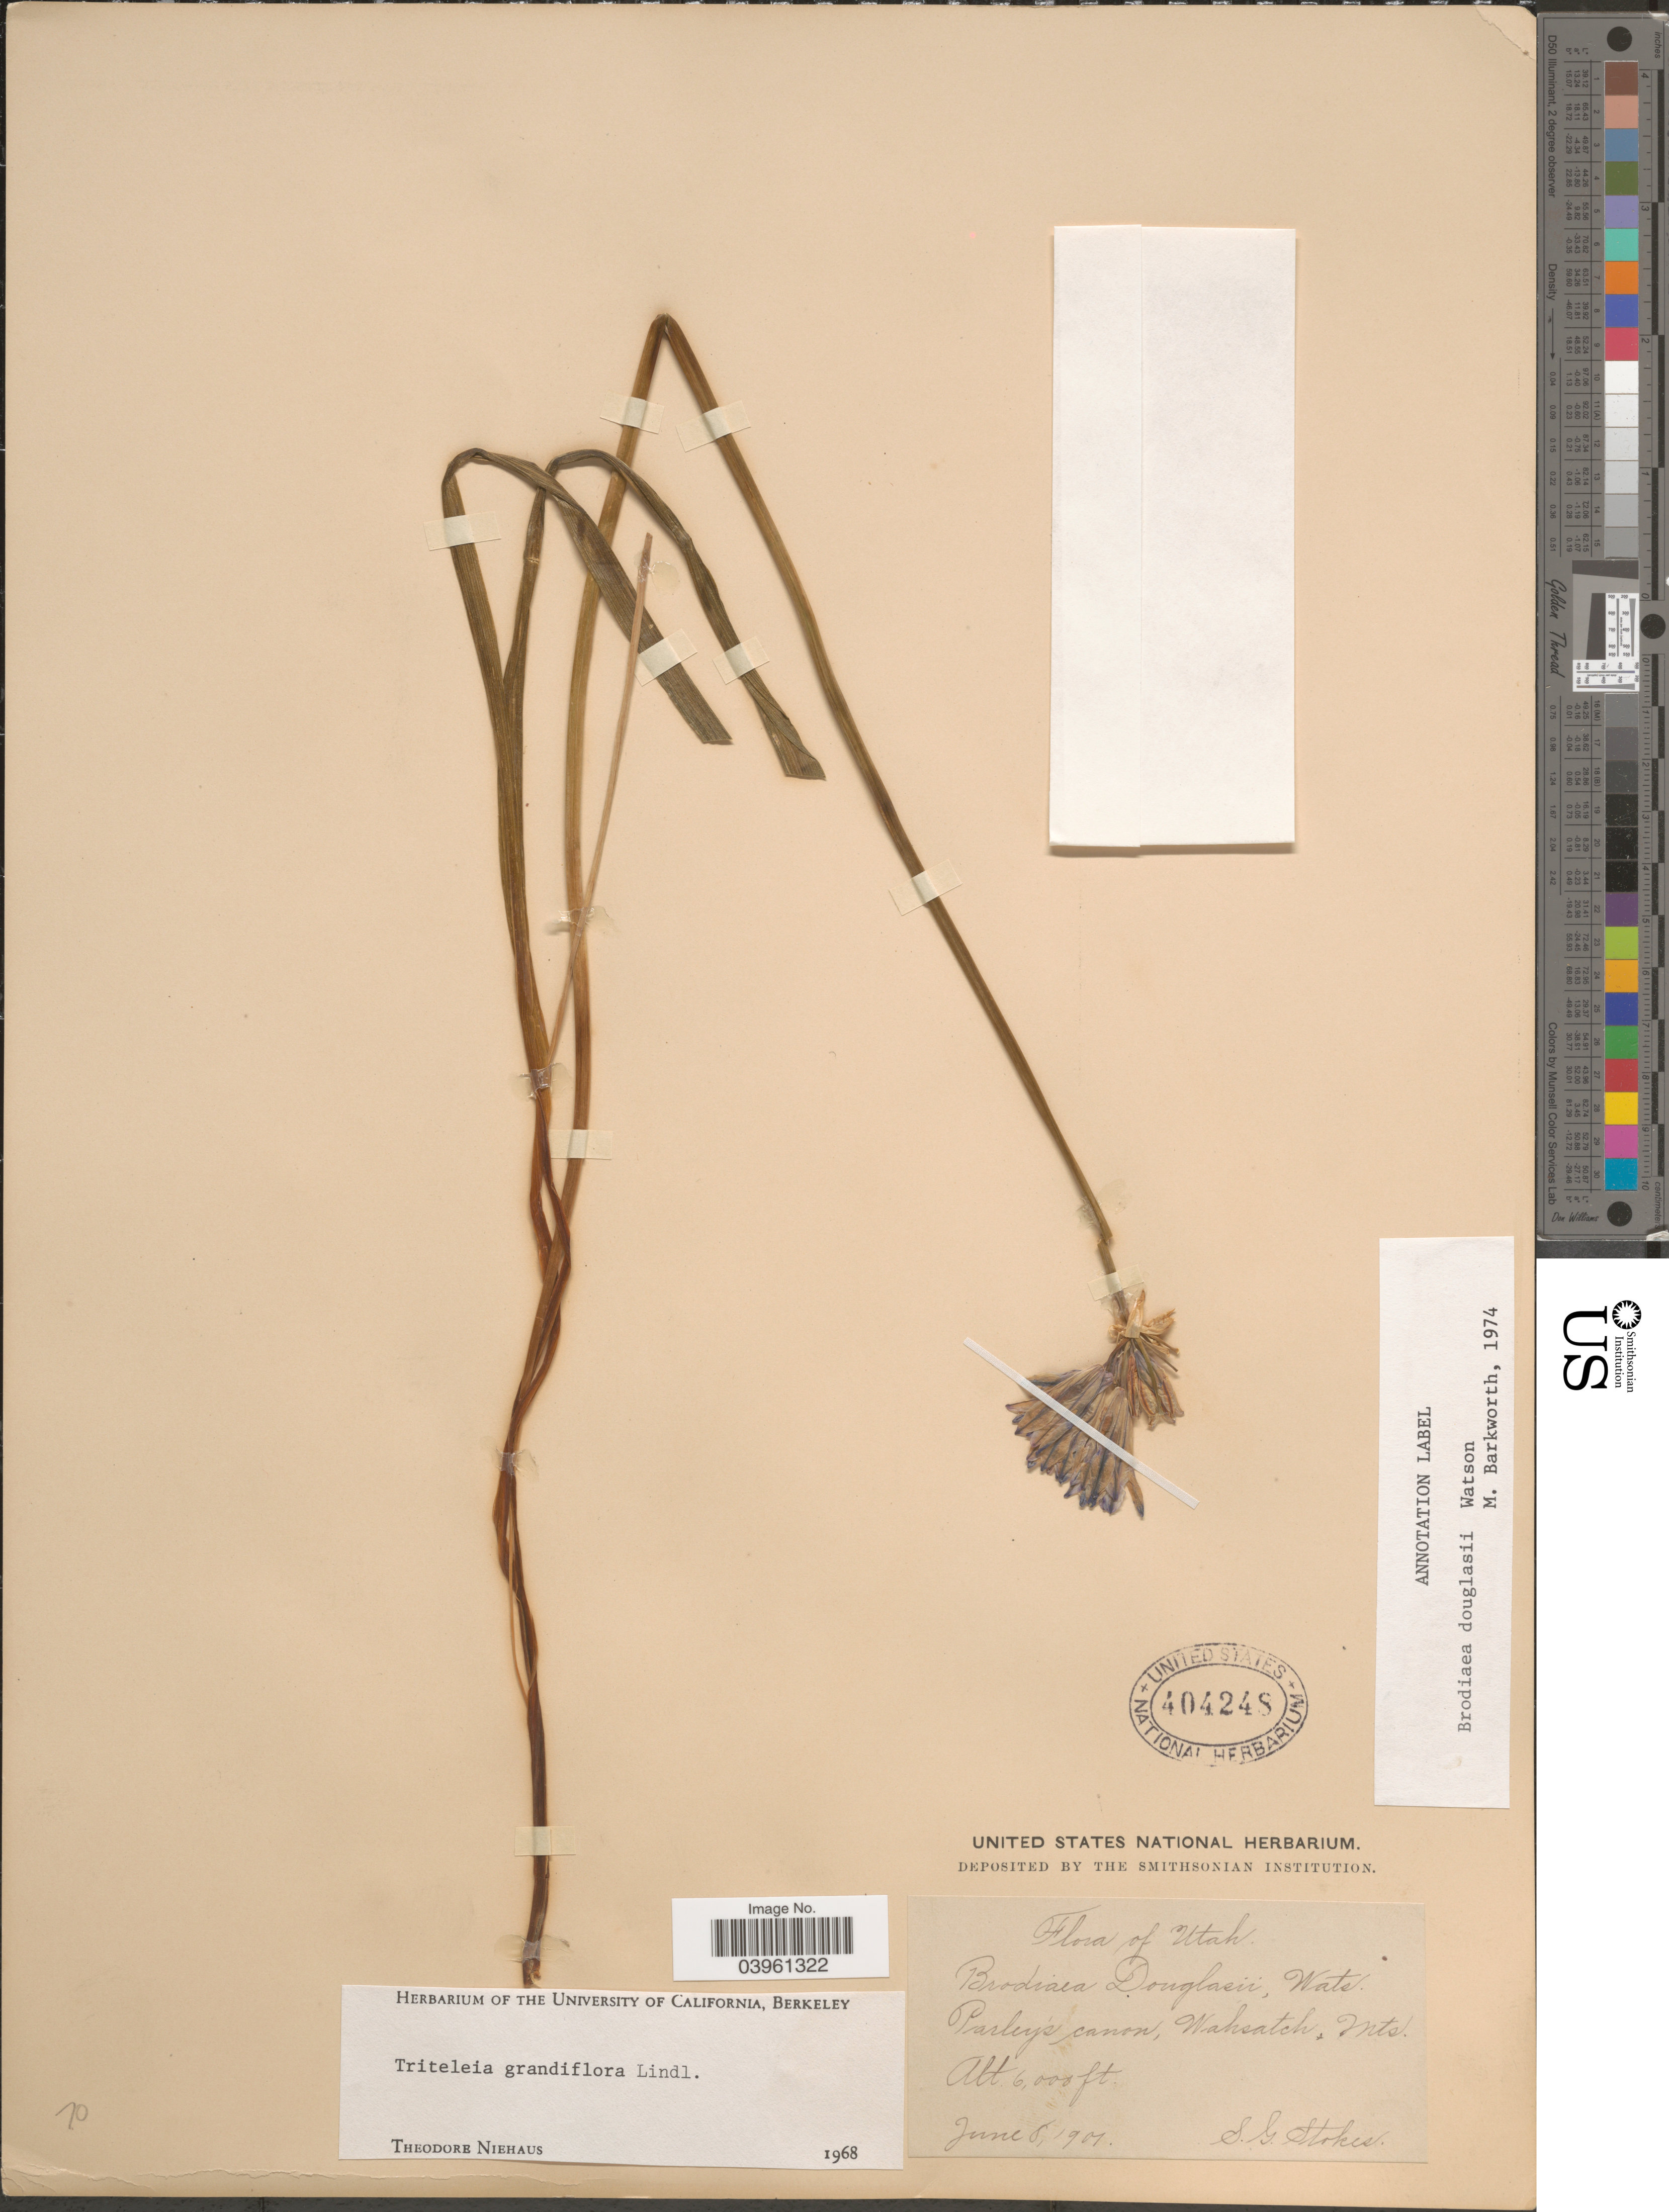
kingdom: Plantae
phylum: Tracheophyta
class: Liliopsida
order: Asparagales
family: Asparagaceae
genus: Triteleia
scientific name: Triteleia grandiflora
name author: Lindl.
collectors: S. G. Stokes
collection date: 1907-06-06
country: United States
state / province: Utah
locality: Parley's canon, Wahsatch Mts.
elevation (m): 1829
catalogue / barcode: US 404248